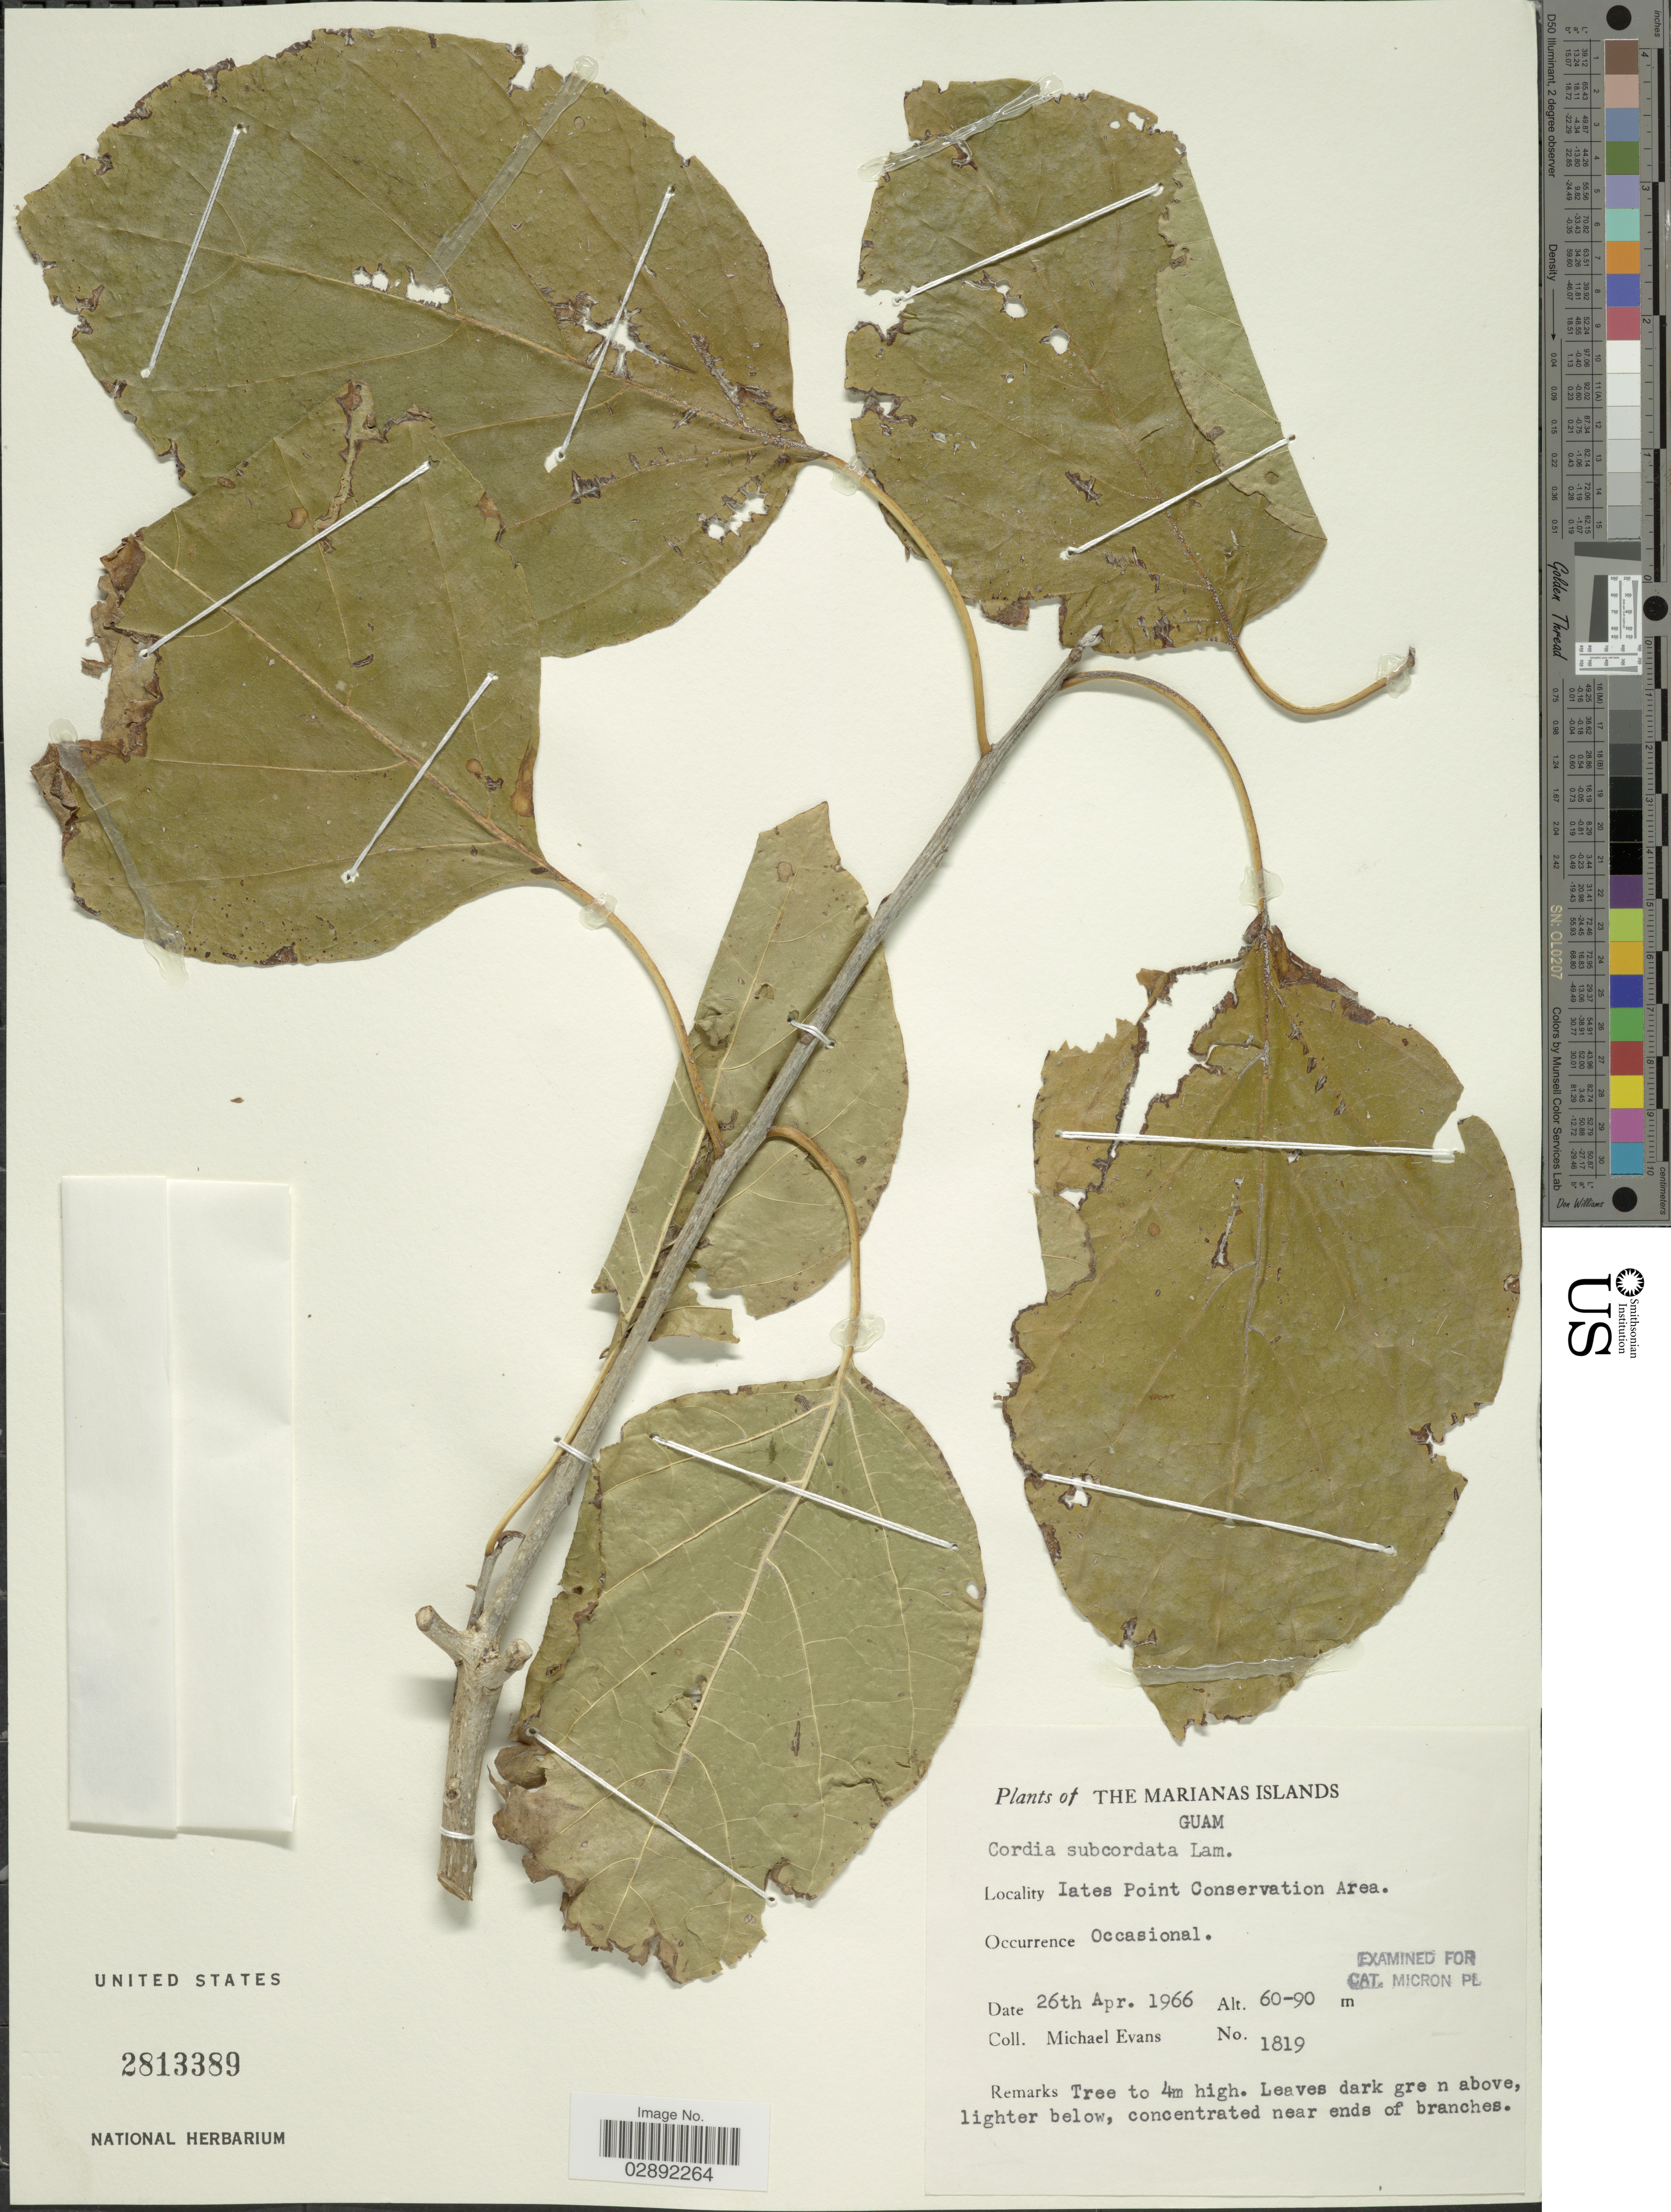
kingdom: Plantae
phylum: Tracheophyta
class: Magnoliopsida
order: Boraginales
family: Cordiaceae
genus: Cordia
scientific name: Cordia subcordata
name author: Lam.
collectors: M. Evans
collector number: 1819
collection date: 1966-04-26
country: Guam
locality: Marianas Islands. Iates Point Conservation Area.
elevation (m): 60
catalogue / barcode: US 2813389